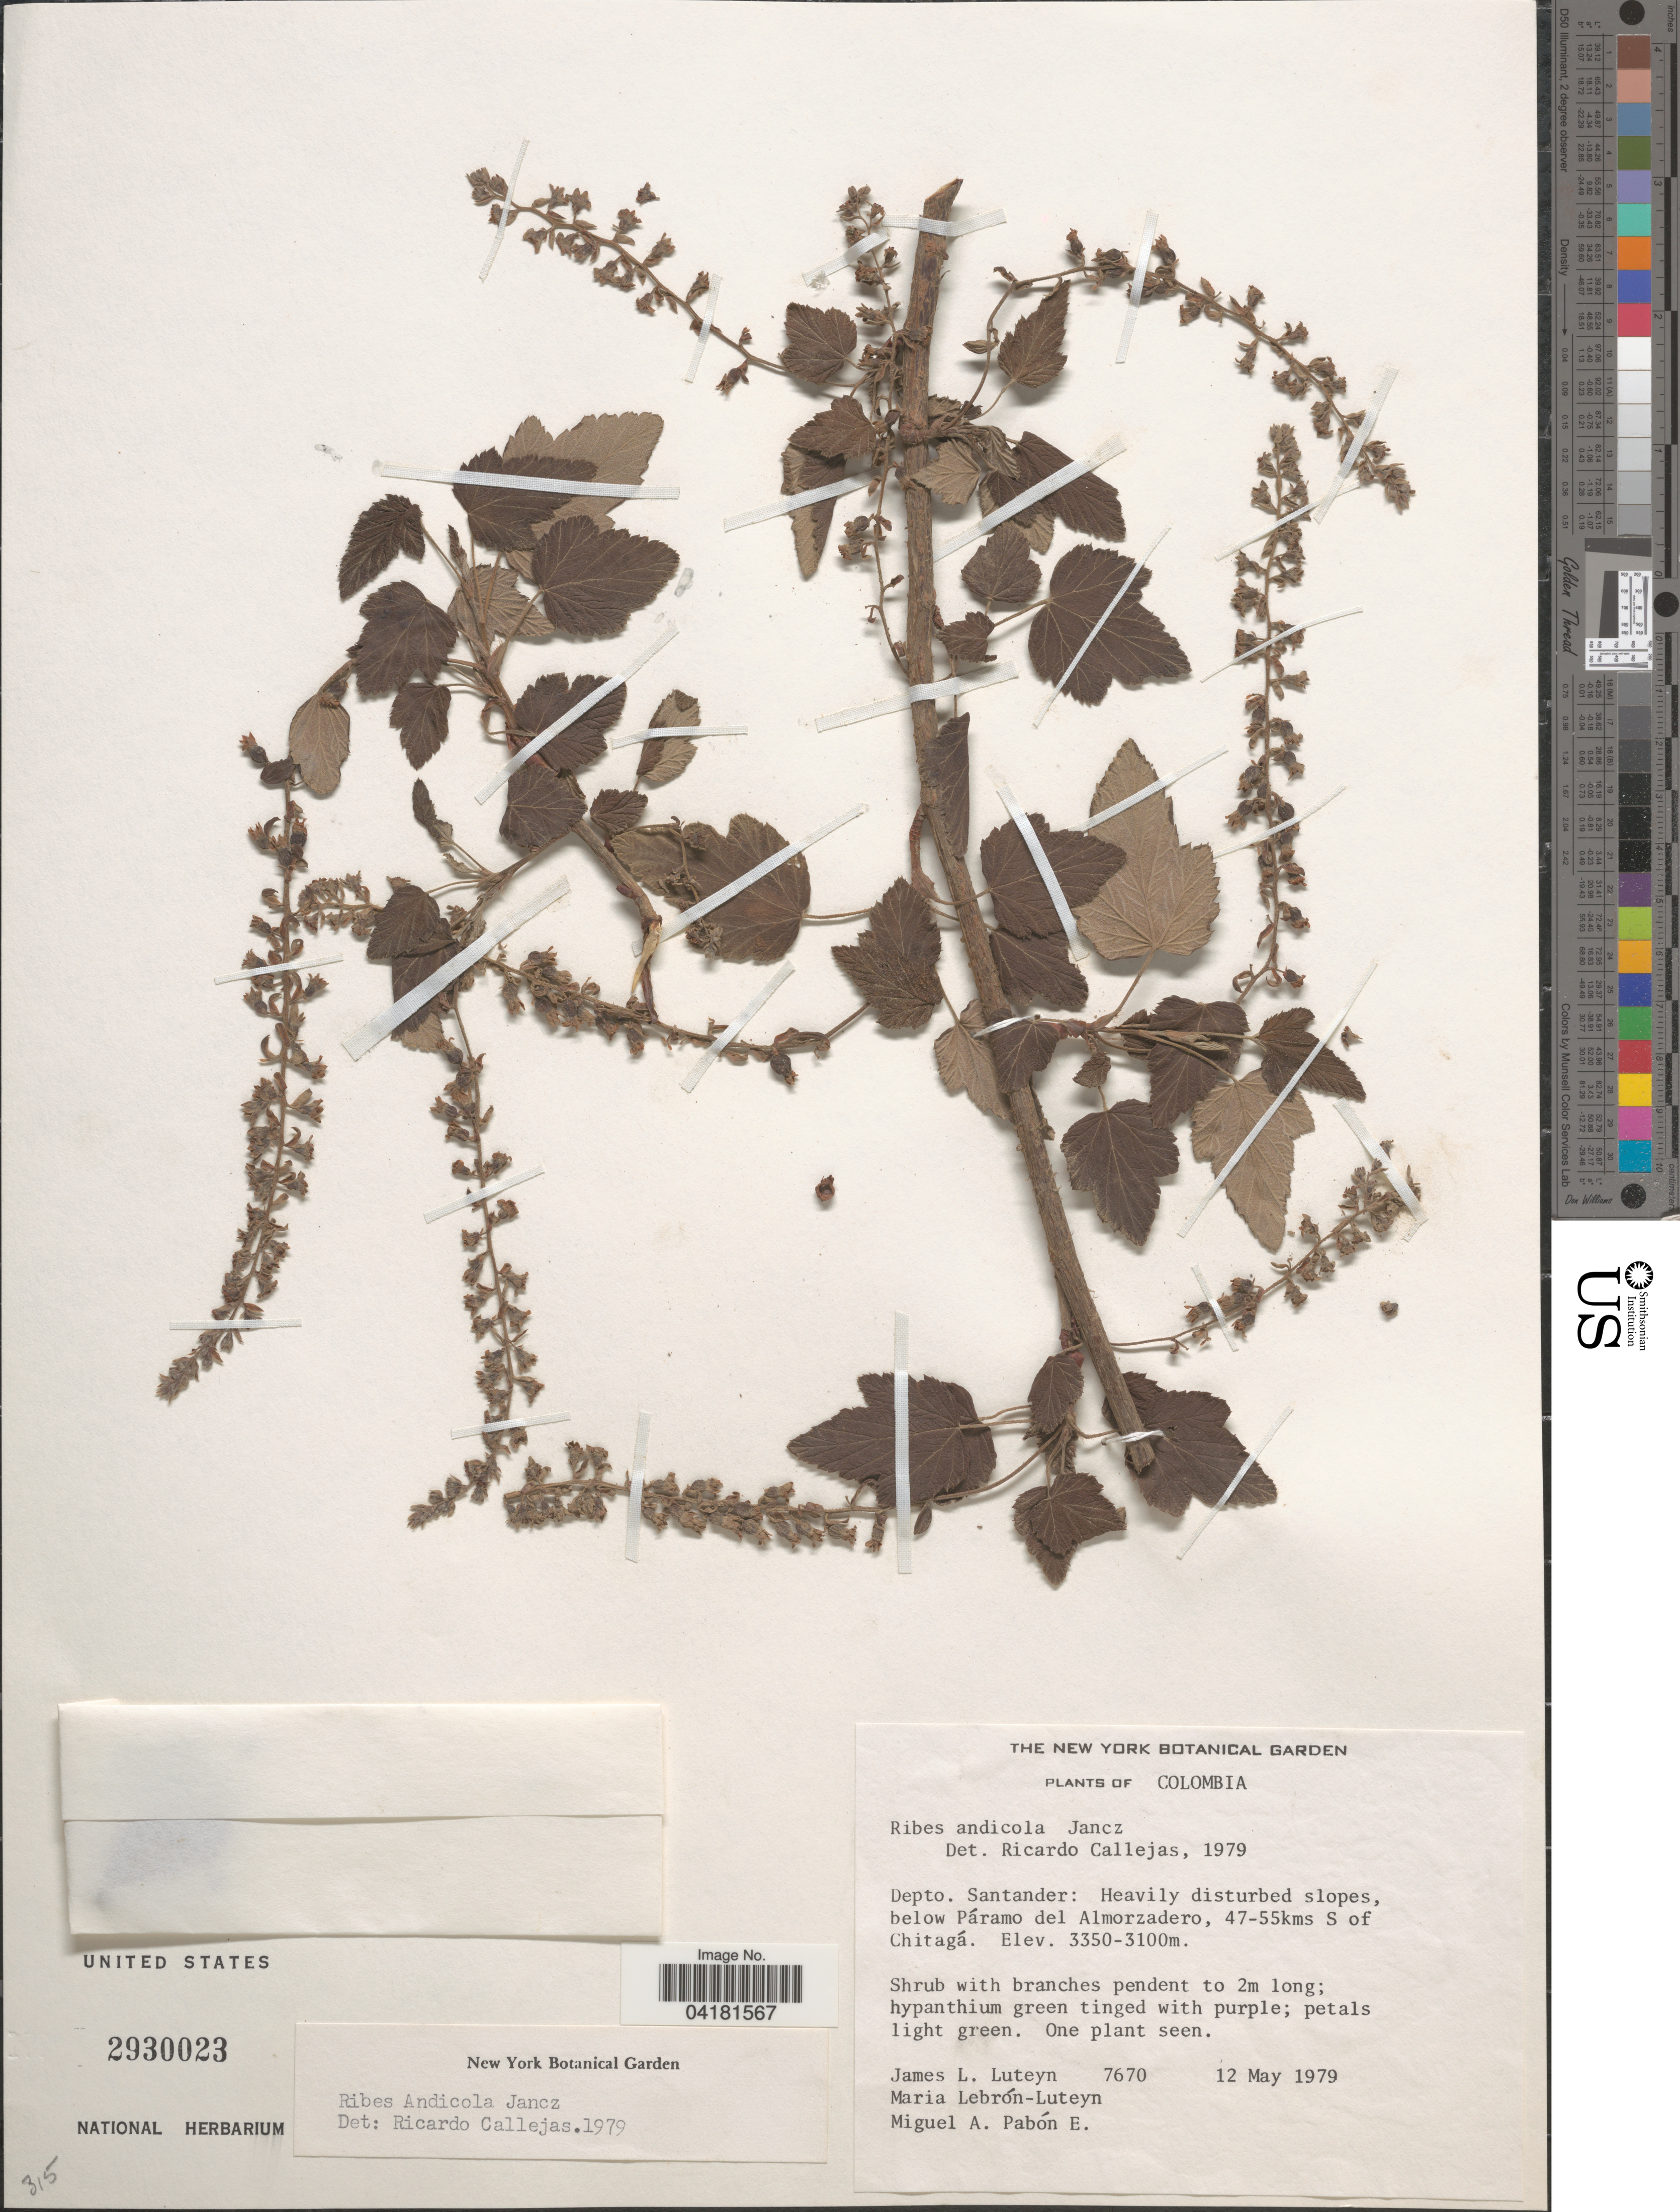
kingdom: Plantae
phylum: Tracheophyta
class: Magnoliopsida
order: Saxifragales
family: Grossulariaceae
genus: Ribes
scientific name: Ribes andicola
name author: Jancz.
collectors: J. Luteyn, M. L. Lebrón-Luteyn & M. A. Pabon E.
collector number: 7670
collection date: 1979-05-12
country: Colombia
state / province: Santander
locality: Depto. Santander: Heavily disturbed slopes, below Páramo del Almorzadero, 47-55kms S of Chitagá.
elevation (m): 3100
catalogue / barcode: US 2930023